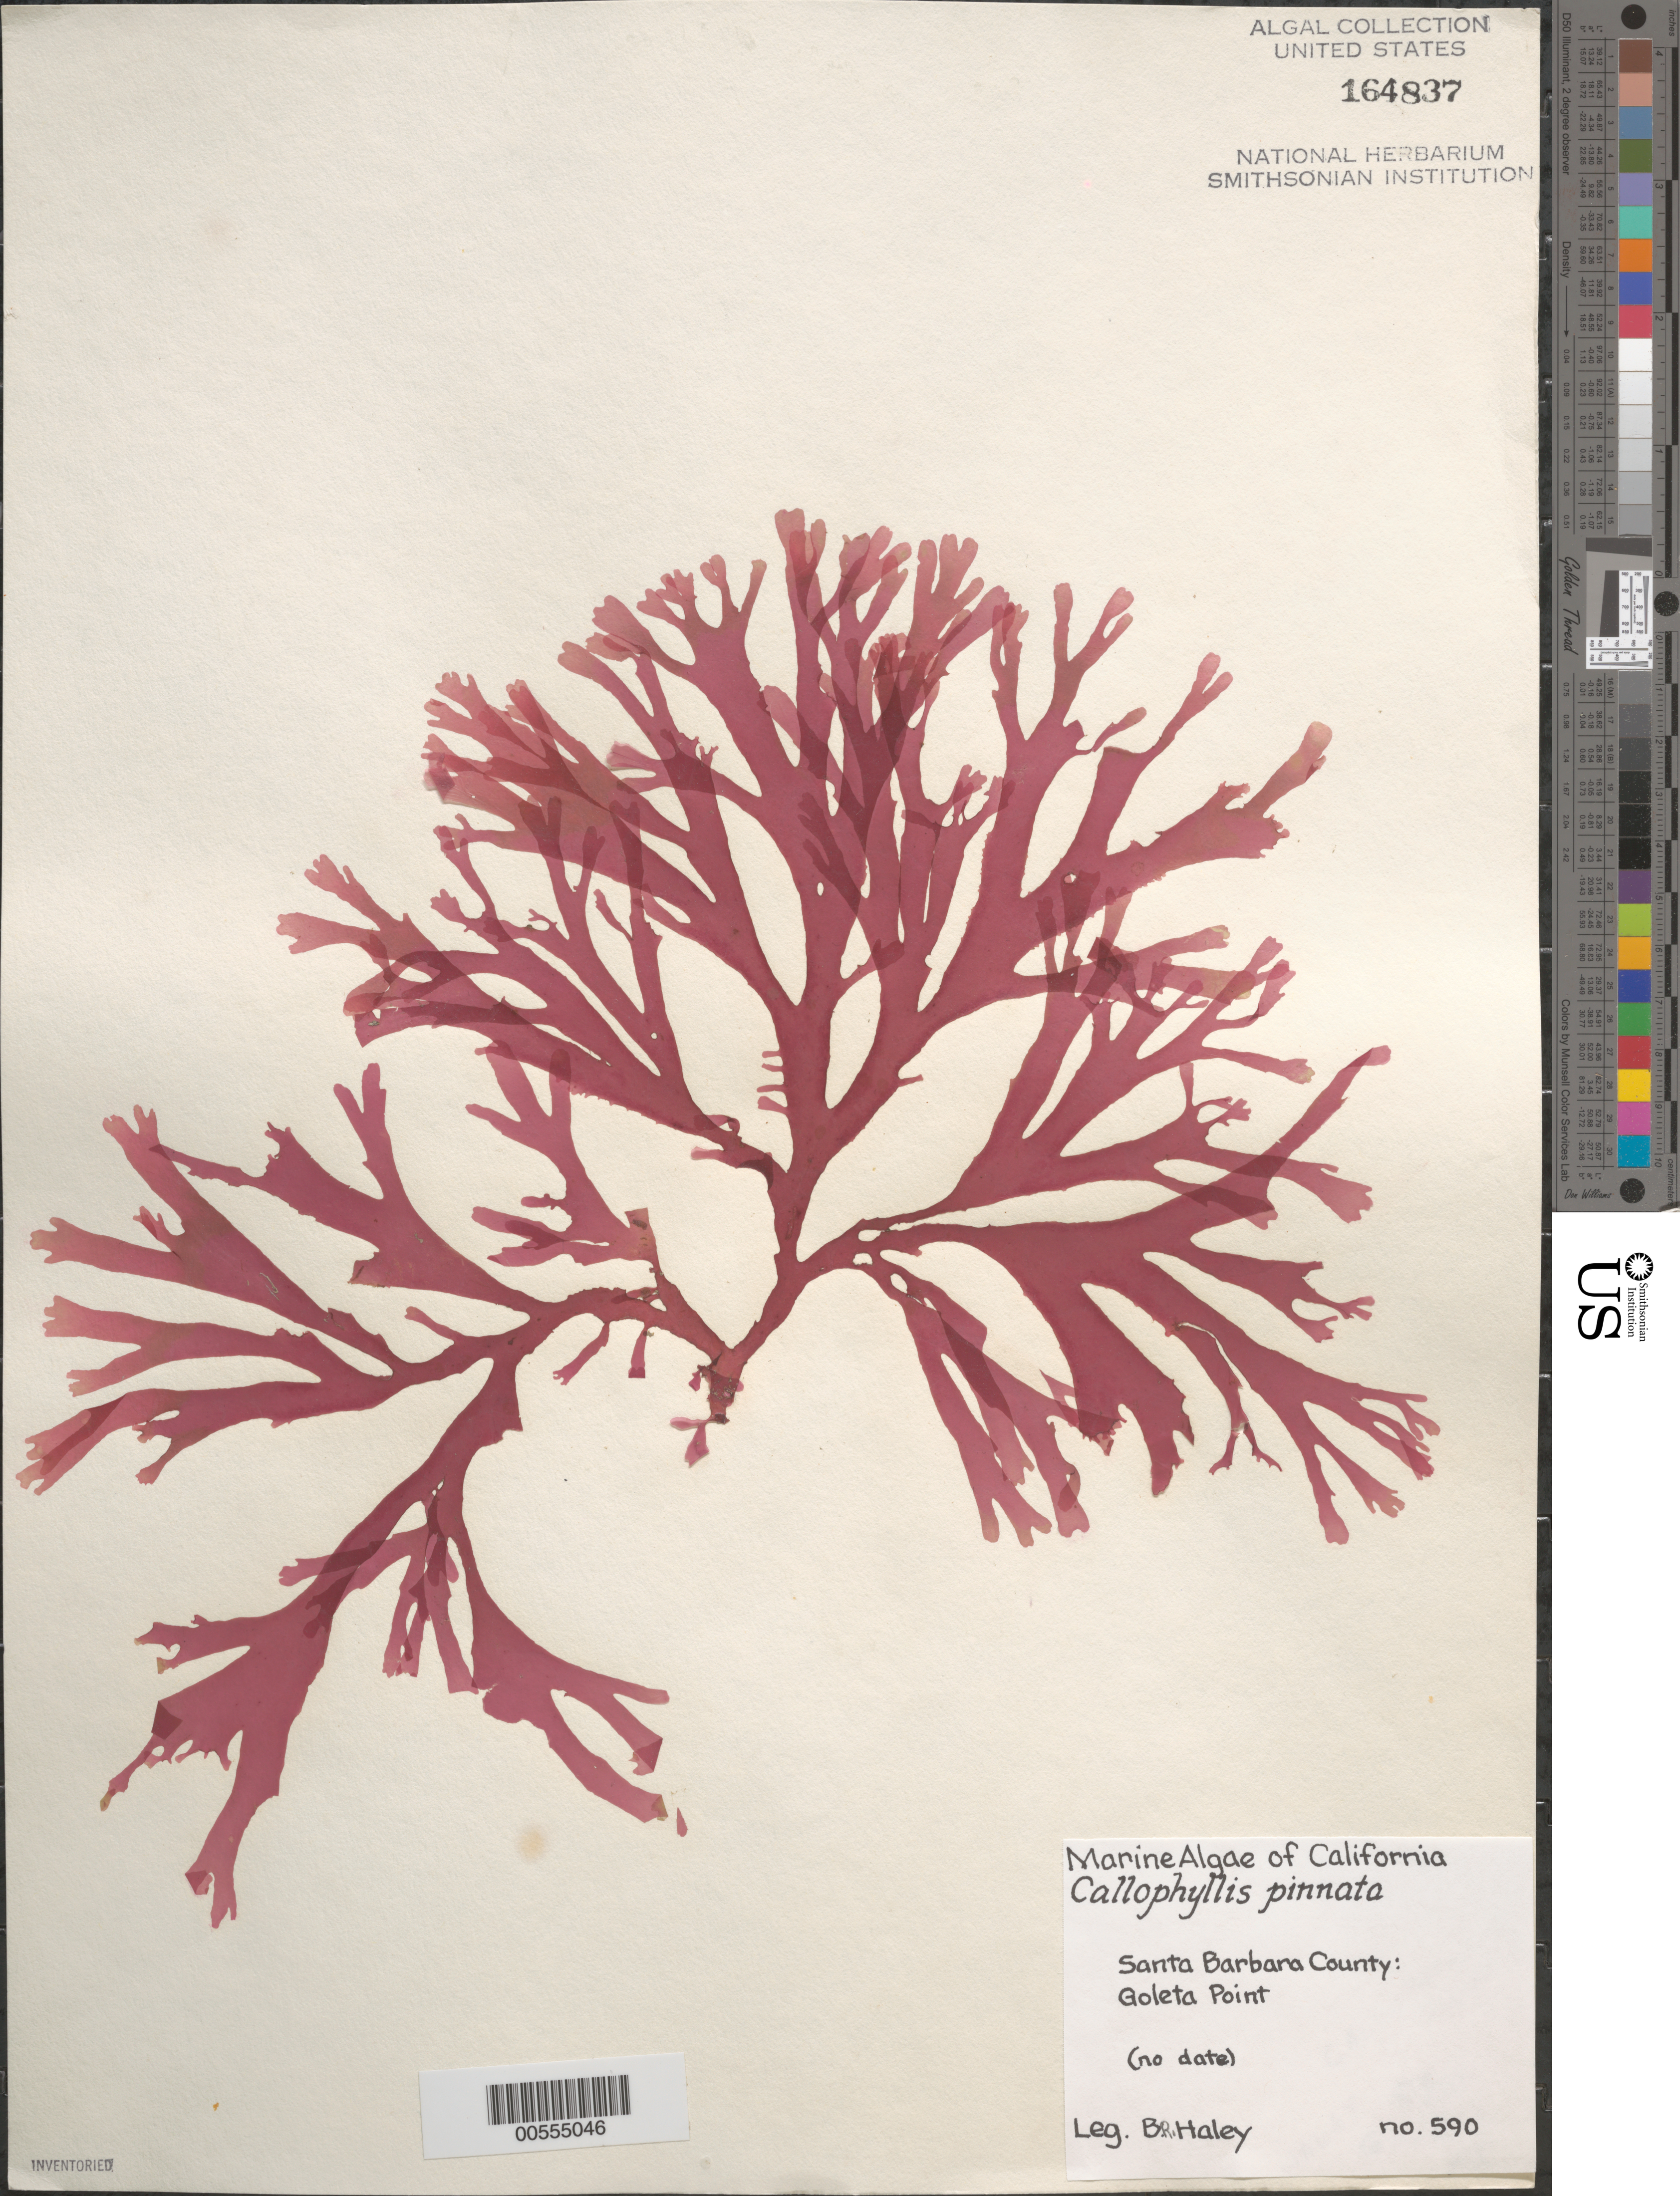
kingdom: Plantae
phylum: Rhodophyta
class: Florideophyceae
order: Gigartinales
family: Kallymeniaceae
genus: Callophyllis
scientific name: Callophyllis pinnata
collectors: B. Haley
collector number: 590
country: United States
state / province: California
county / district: Santa Barbara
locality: Goleta Point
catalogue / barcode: US 164837